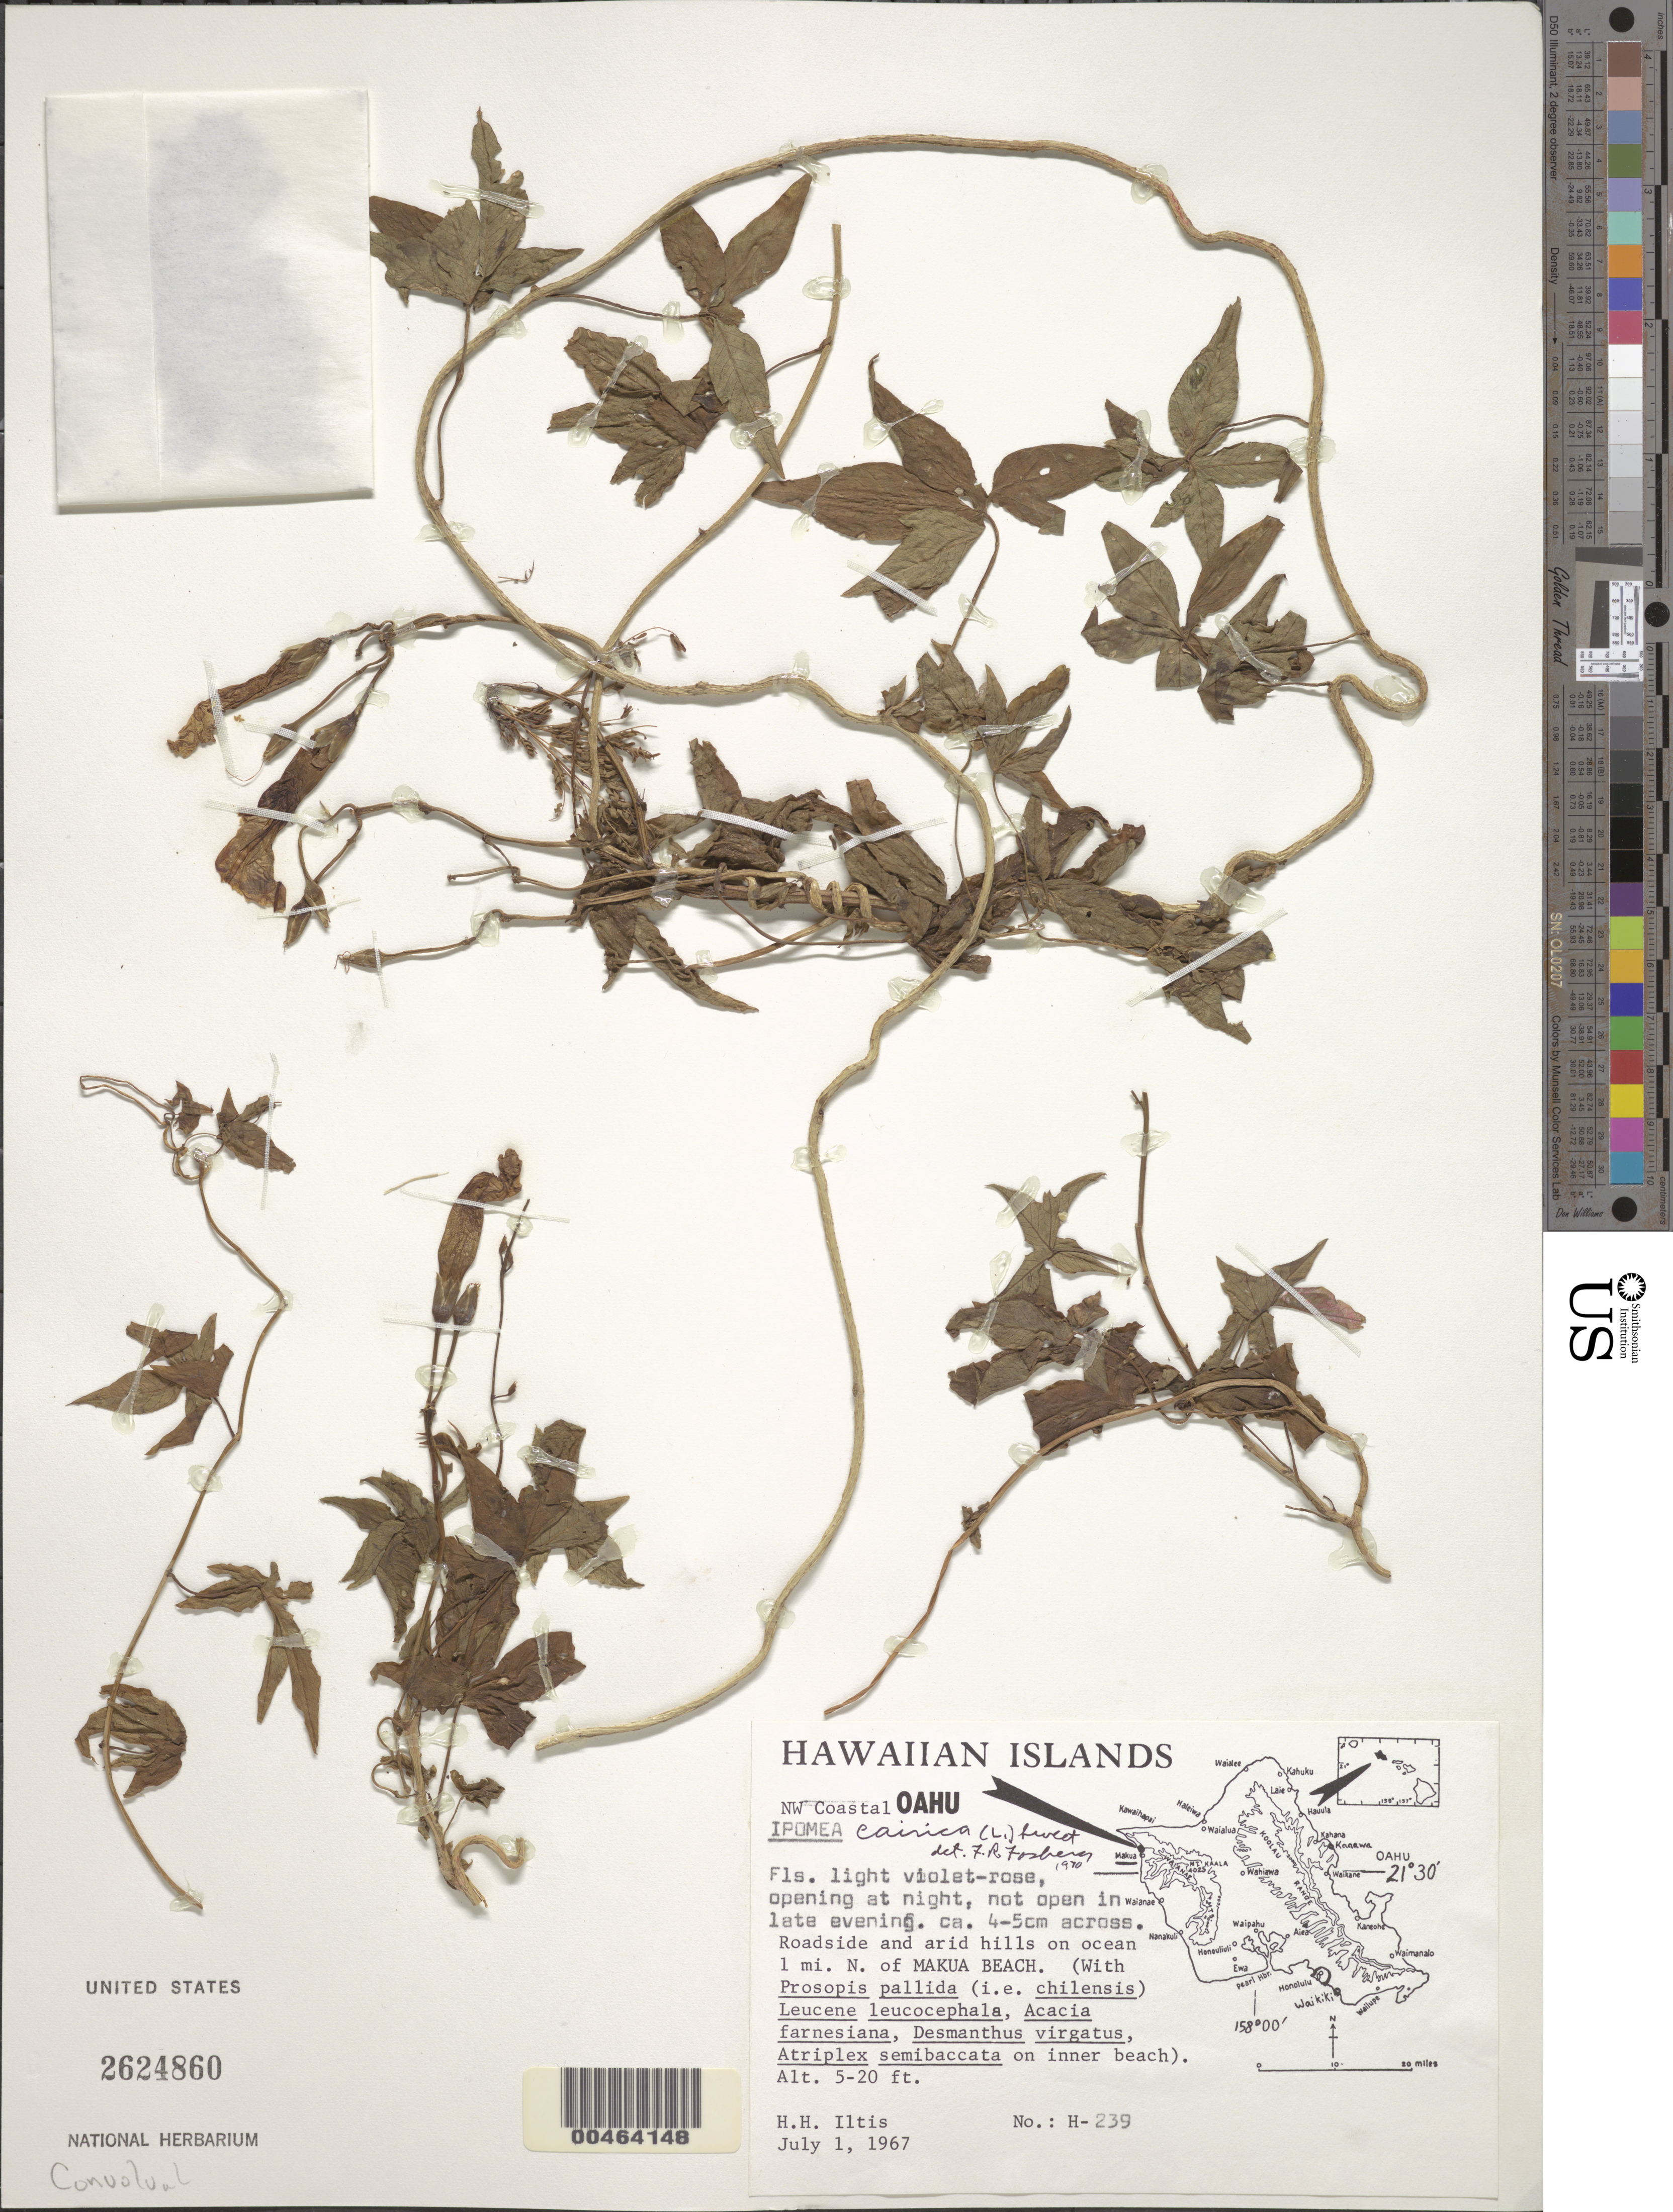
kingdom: Plantae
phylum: Tracheophyta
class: Magnoliopsida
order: Solanales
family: Convolvulaceae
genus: Ipomoea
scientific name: Ipomoea cairica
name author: (L.) Sweet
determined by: Fosberg, F. R.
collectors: H. H. Iltis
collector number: H-239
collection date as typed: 1 Jul 1967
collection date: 1967-07-01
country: United States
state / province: Hawaii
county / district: Honolulu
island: Oahu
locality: NW Coastal Oahu, Roadside and hills on ocean 1 mi. N. of Makua Beach.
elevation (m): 2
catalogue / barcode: US 2624860